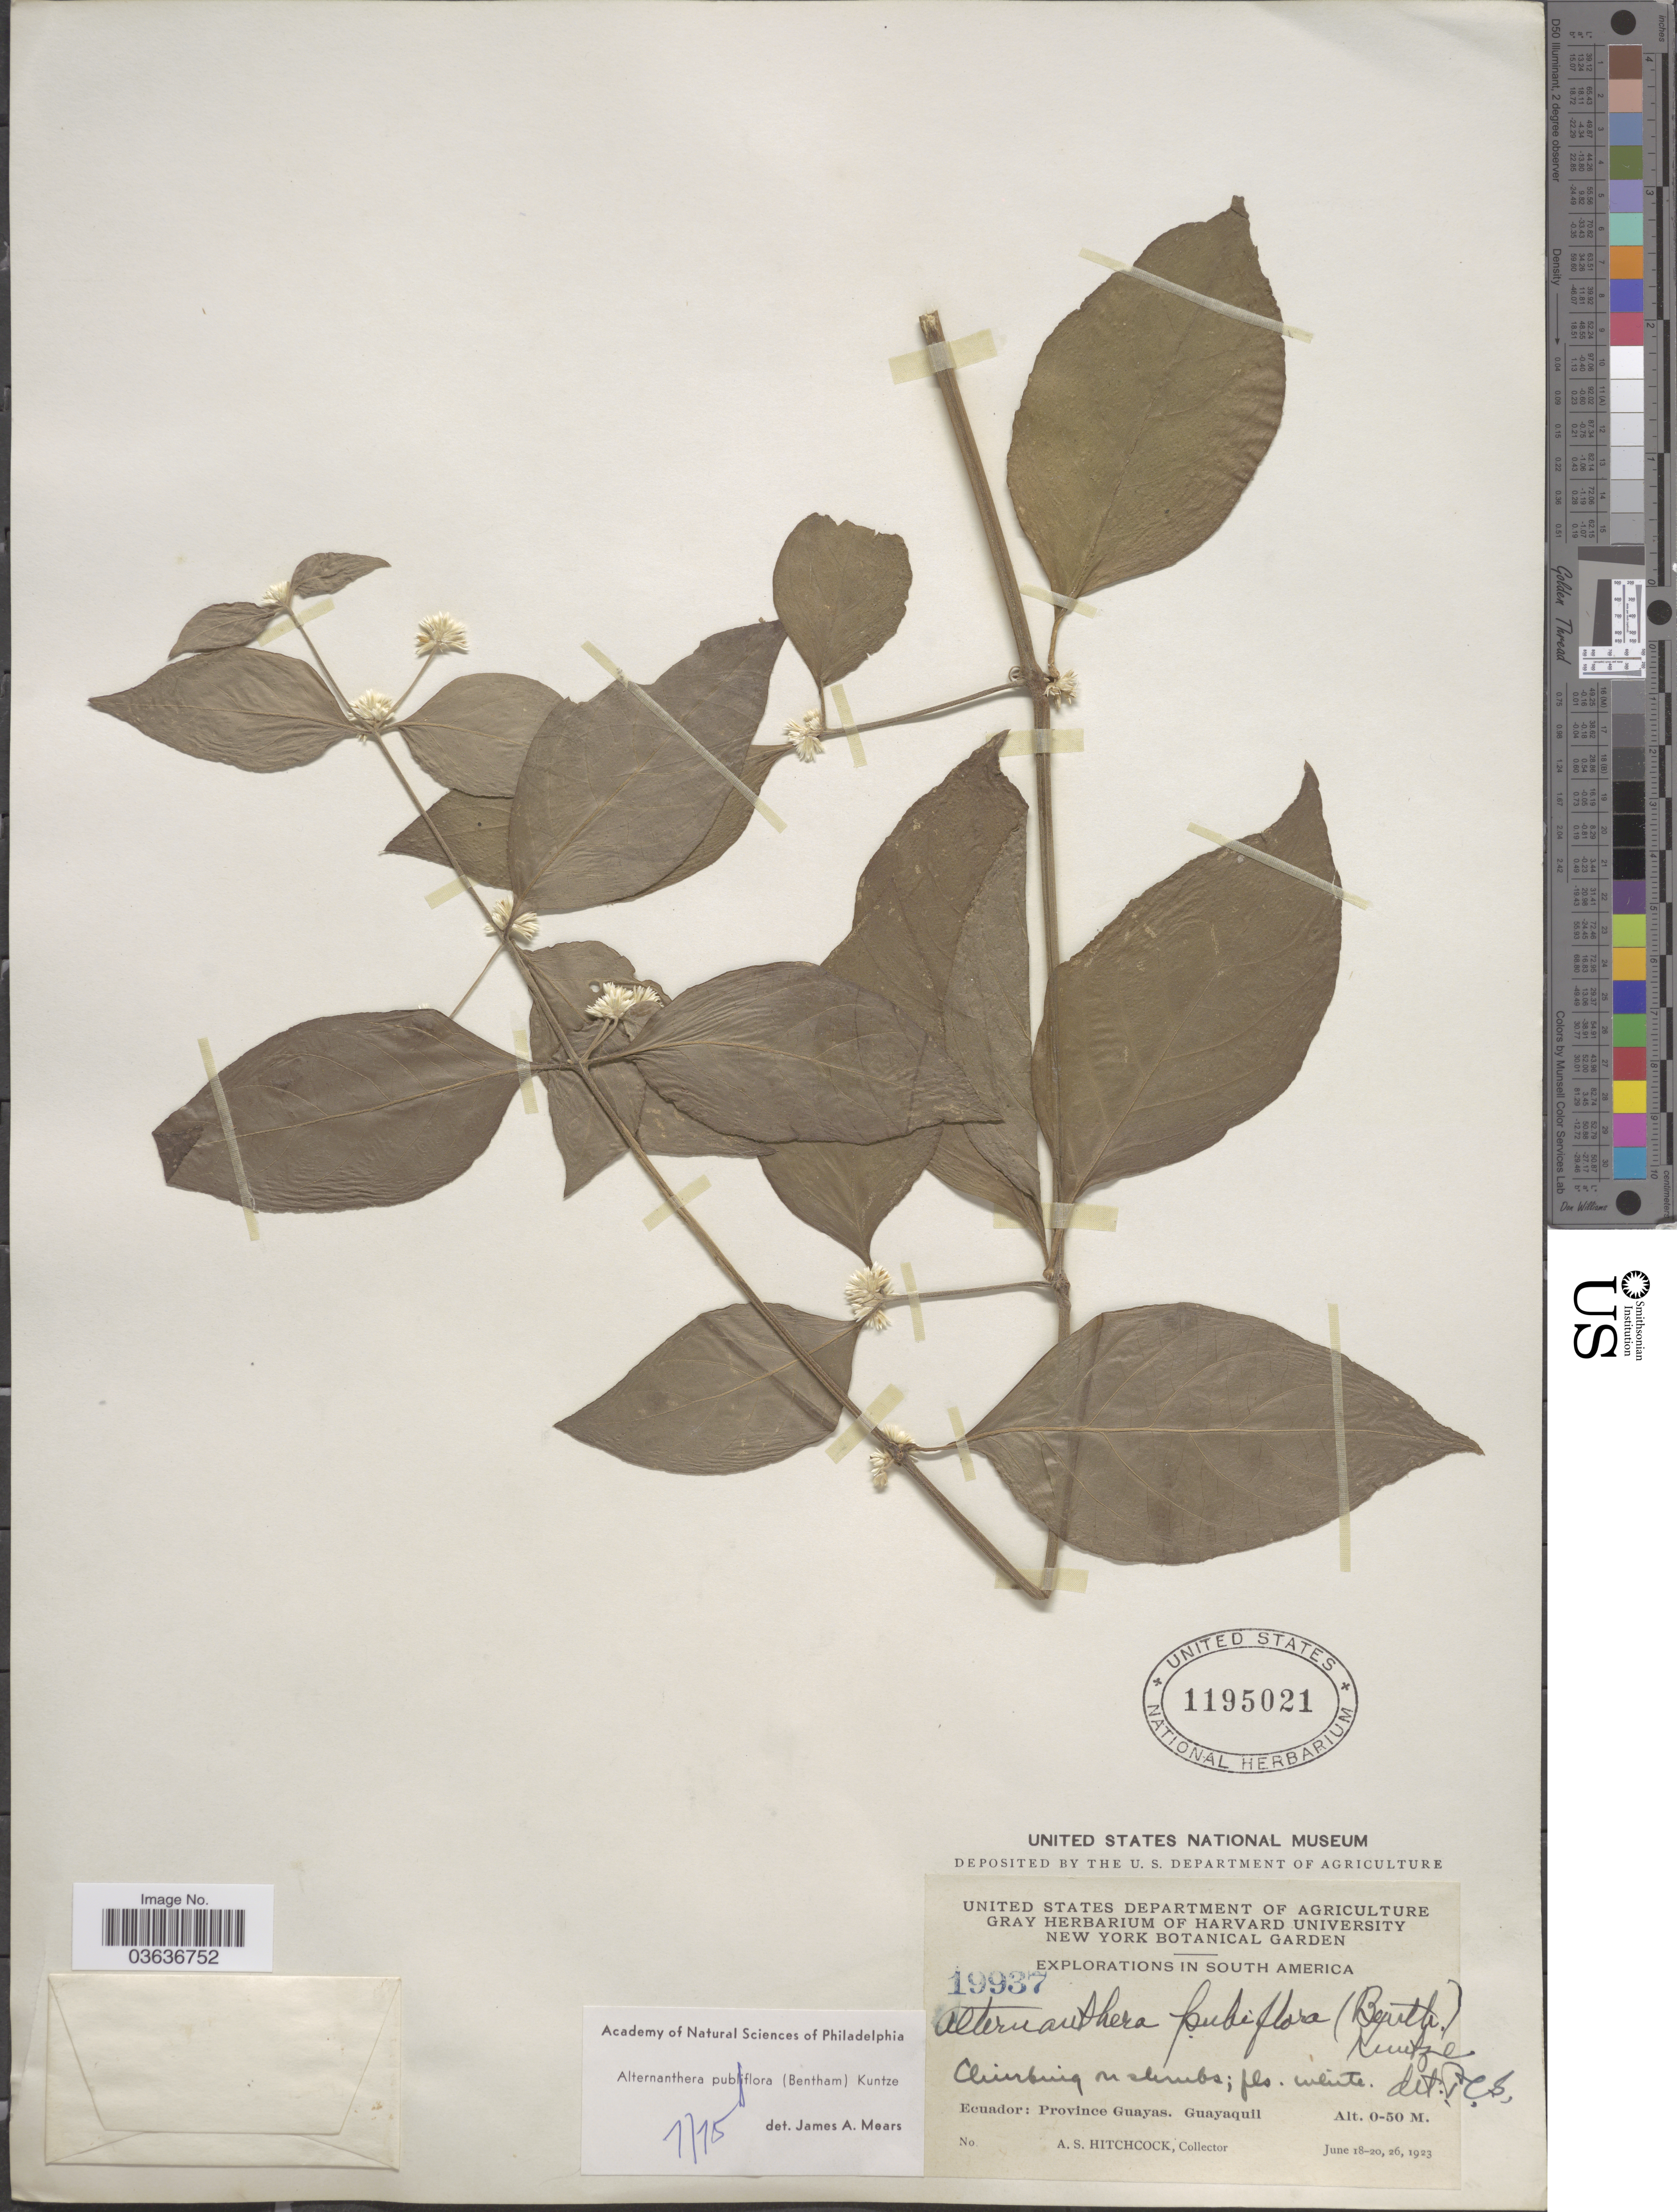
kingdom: Plantae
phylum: Tracheophyta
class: Magnoliopsida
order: Caryophyllales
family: Amaranthaceae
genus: Alternanthera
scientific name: Alternanthera pubiflora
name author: (Benth.) Kuntze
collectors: A. S. Hitchcock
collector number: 19937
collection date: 1923-06-18/1923-06-26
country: Ecuador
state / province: Guayas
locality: Guayaquil.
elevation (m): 0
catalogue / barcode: US 1195021